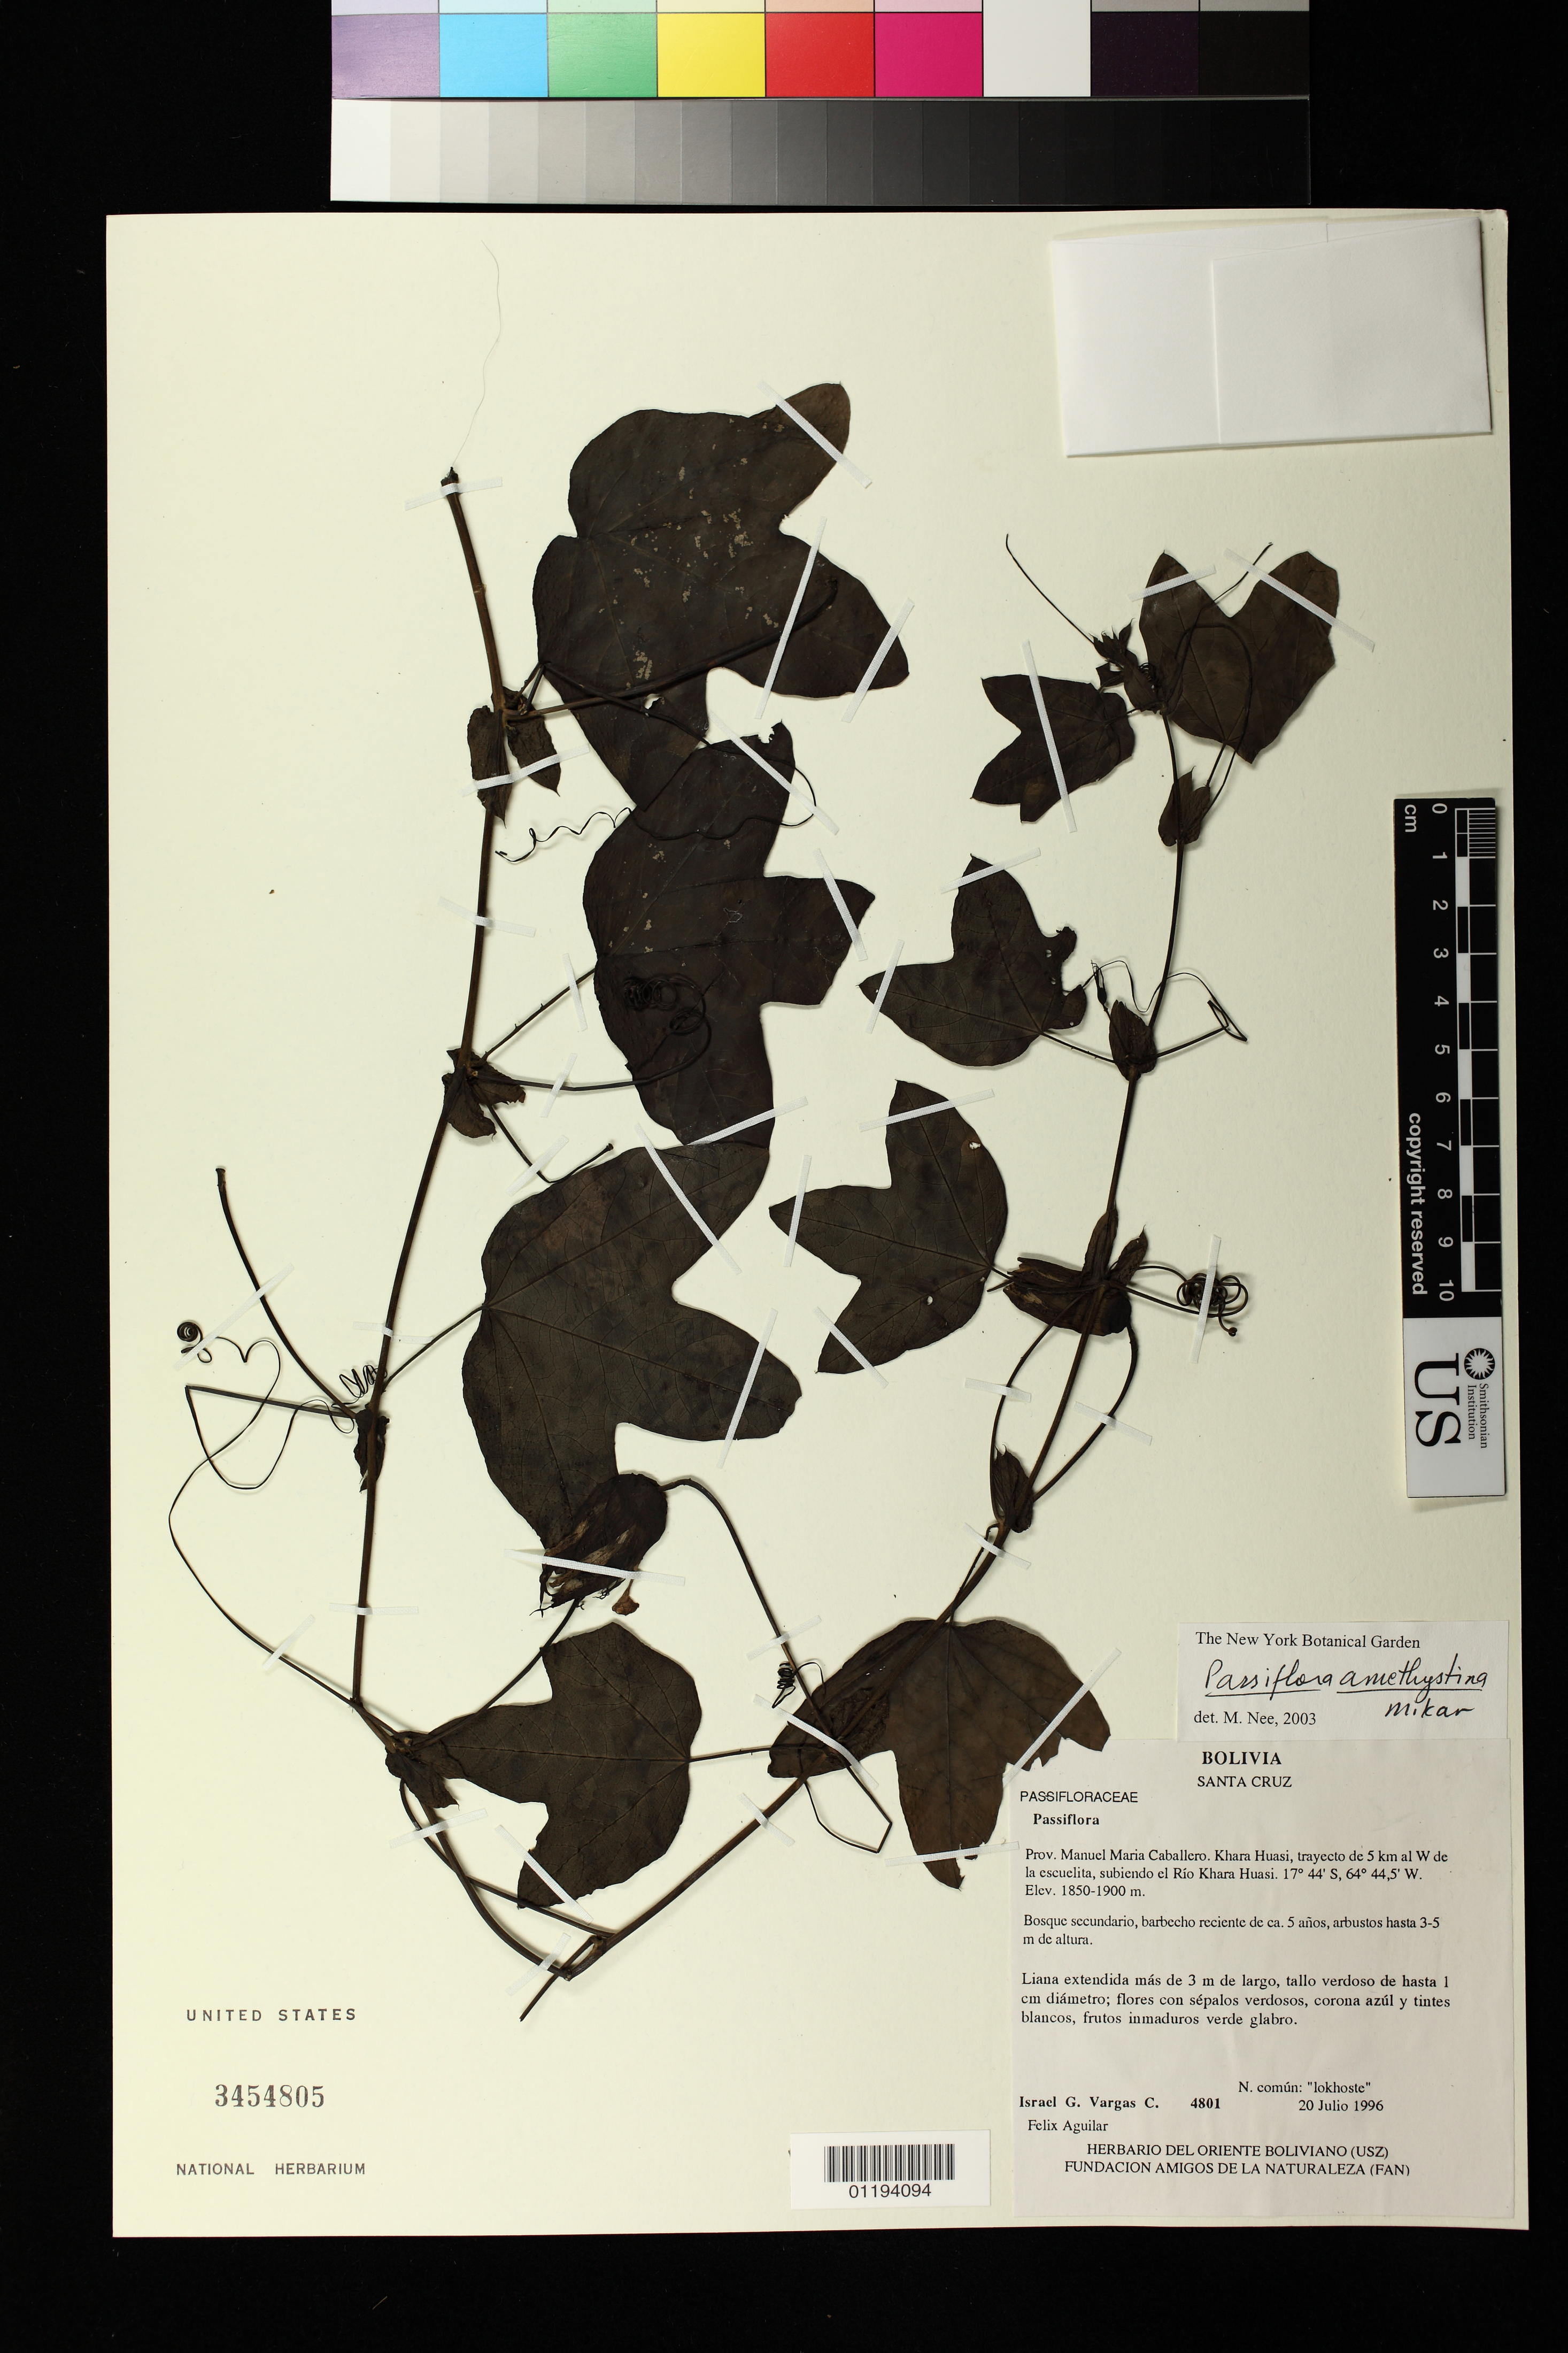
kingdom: Plantae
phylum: Tracheophyta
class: Magnoliopsida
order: Malpighiales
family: Passifloraceae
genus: Passiflora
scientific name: Passiflora amethystina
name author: J.C. Mikan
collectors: I. G. Vargas C. & F. Aguilar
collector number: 4801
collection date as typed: Jul 20 1996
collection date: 1996-07-20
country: Bolivia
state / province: Santa Cruz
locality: Prov. Manuel Maria Caballero, Khara Huasi, trayecto de 5 km W de la escuelita, subiendo el Rio Khara Huasi.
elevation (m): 1850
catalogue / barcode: US 3454805